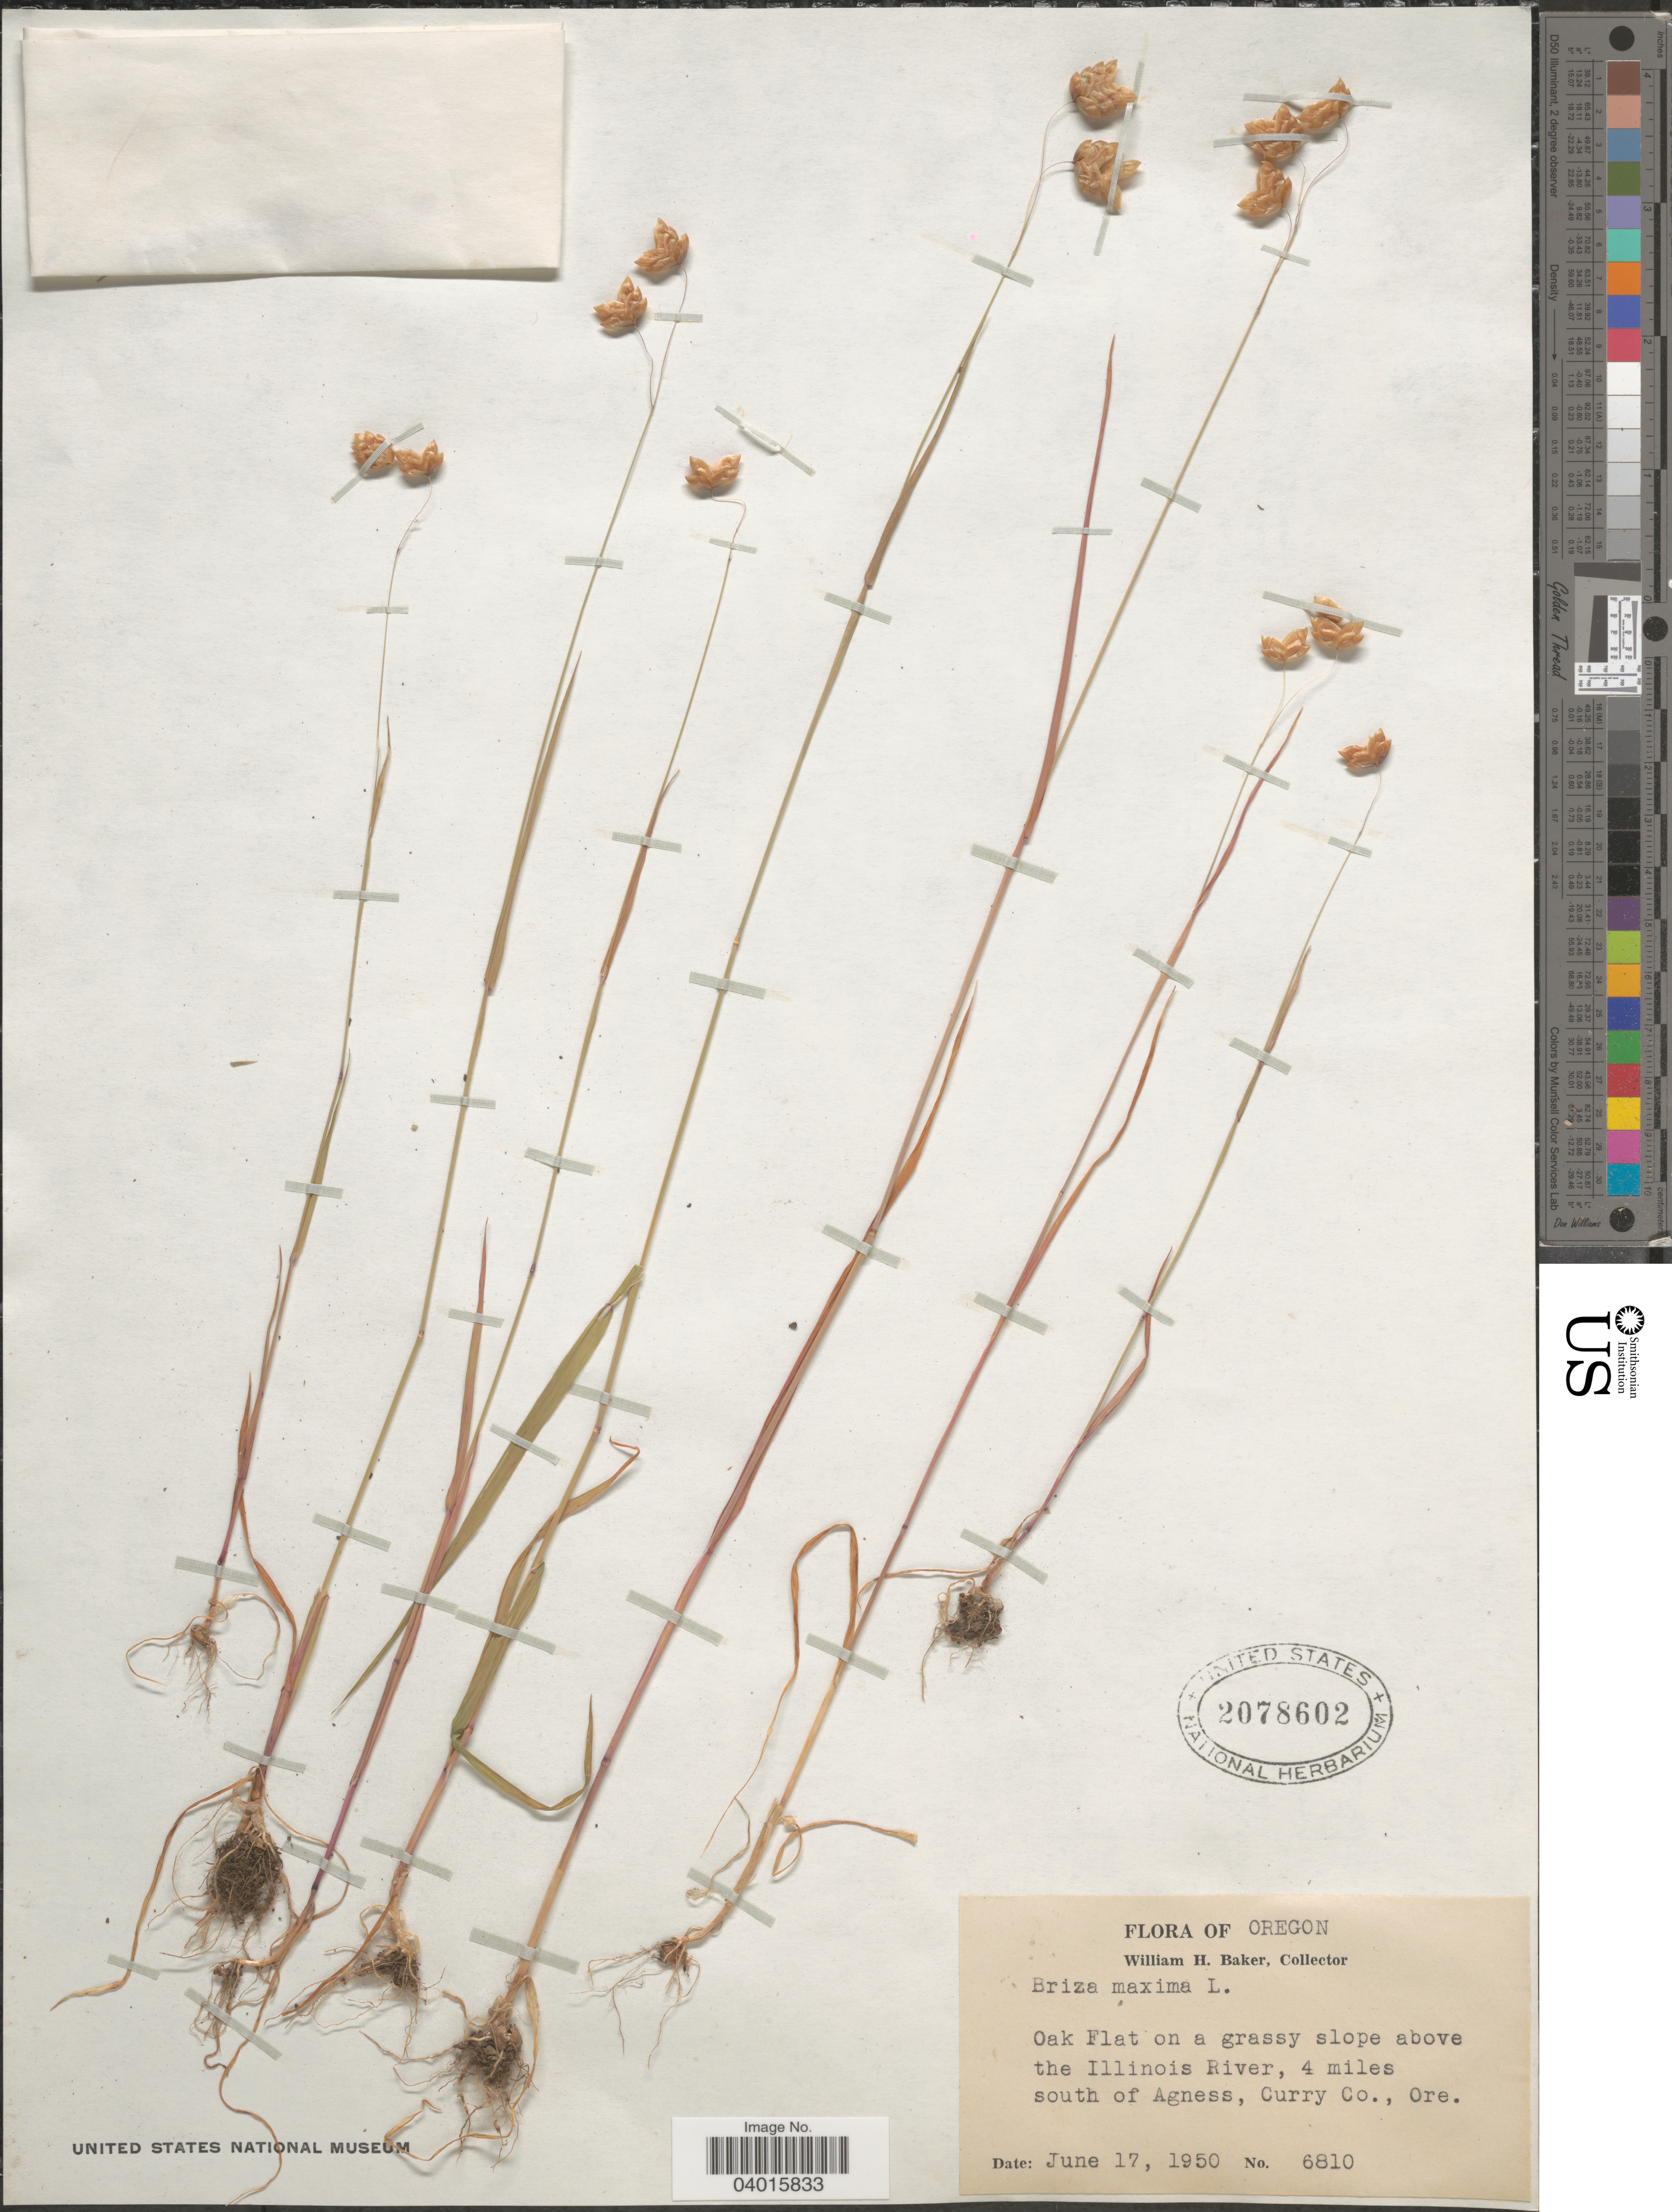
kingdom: Plantae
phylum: Tracheophyta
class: Liliopsida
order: Poales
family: Poaceae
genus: Briza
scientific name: Briza maxima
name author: L.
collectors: W. H. Baker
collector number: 6810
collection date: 1950-06-17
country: United States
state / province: Oregon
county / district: Curry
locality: Oak Flat on a grassy slope above the Illinois river, 4 miles south of Agness, Curry Co.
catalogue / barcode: US 2078602